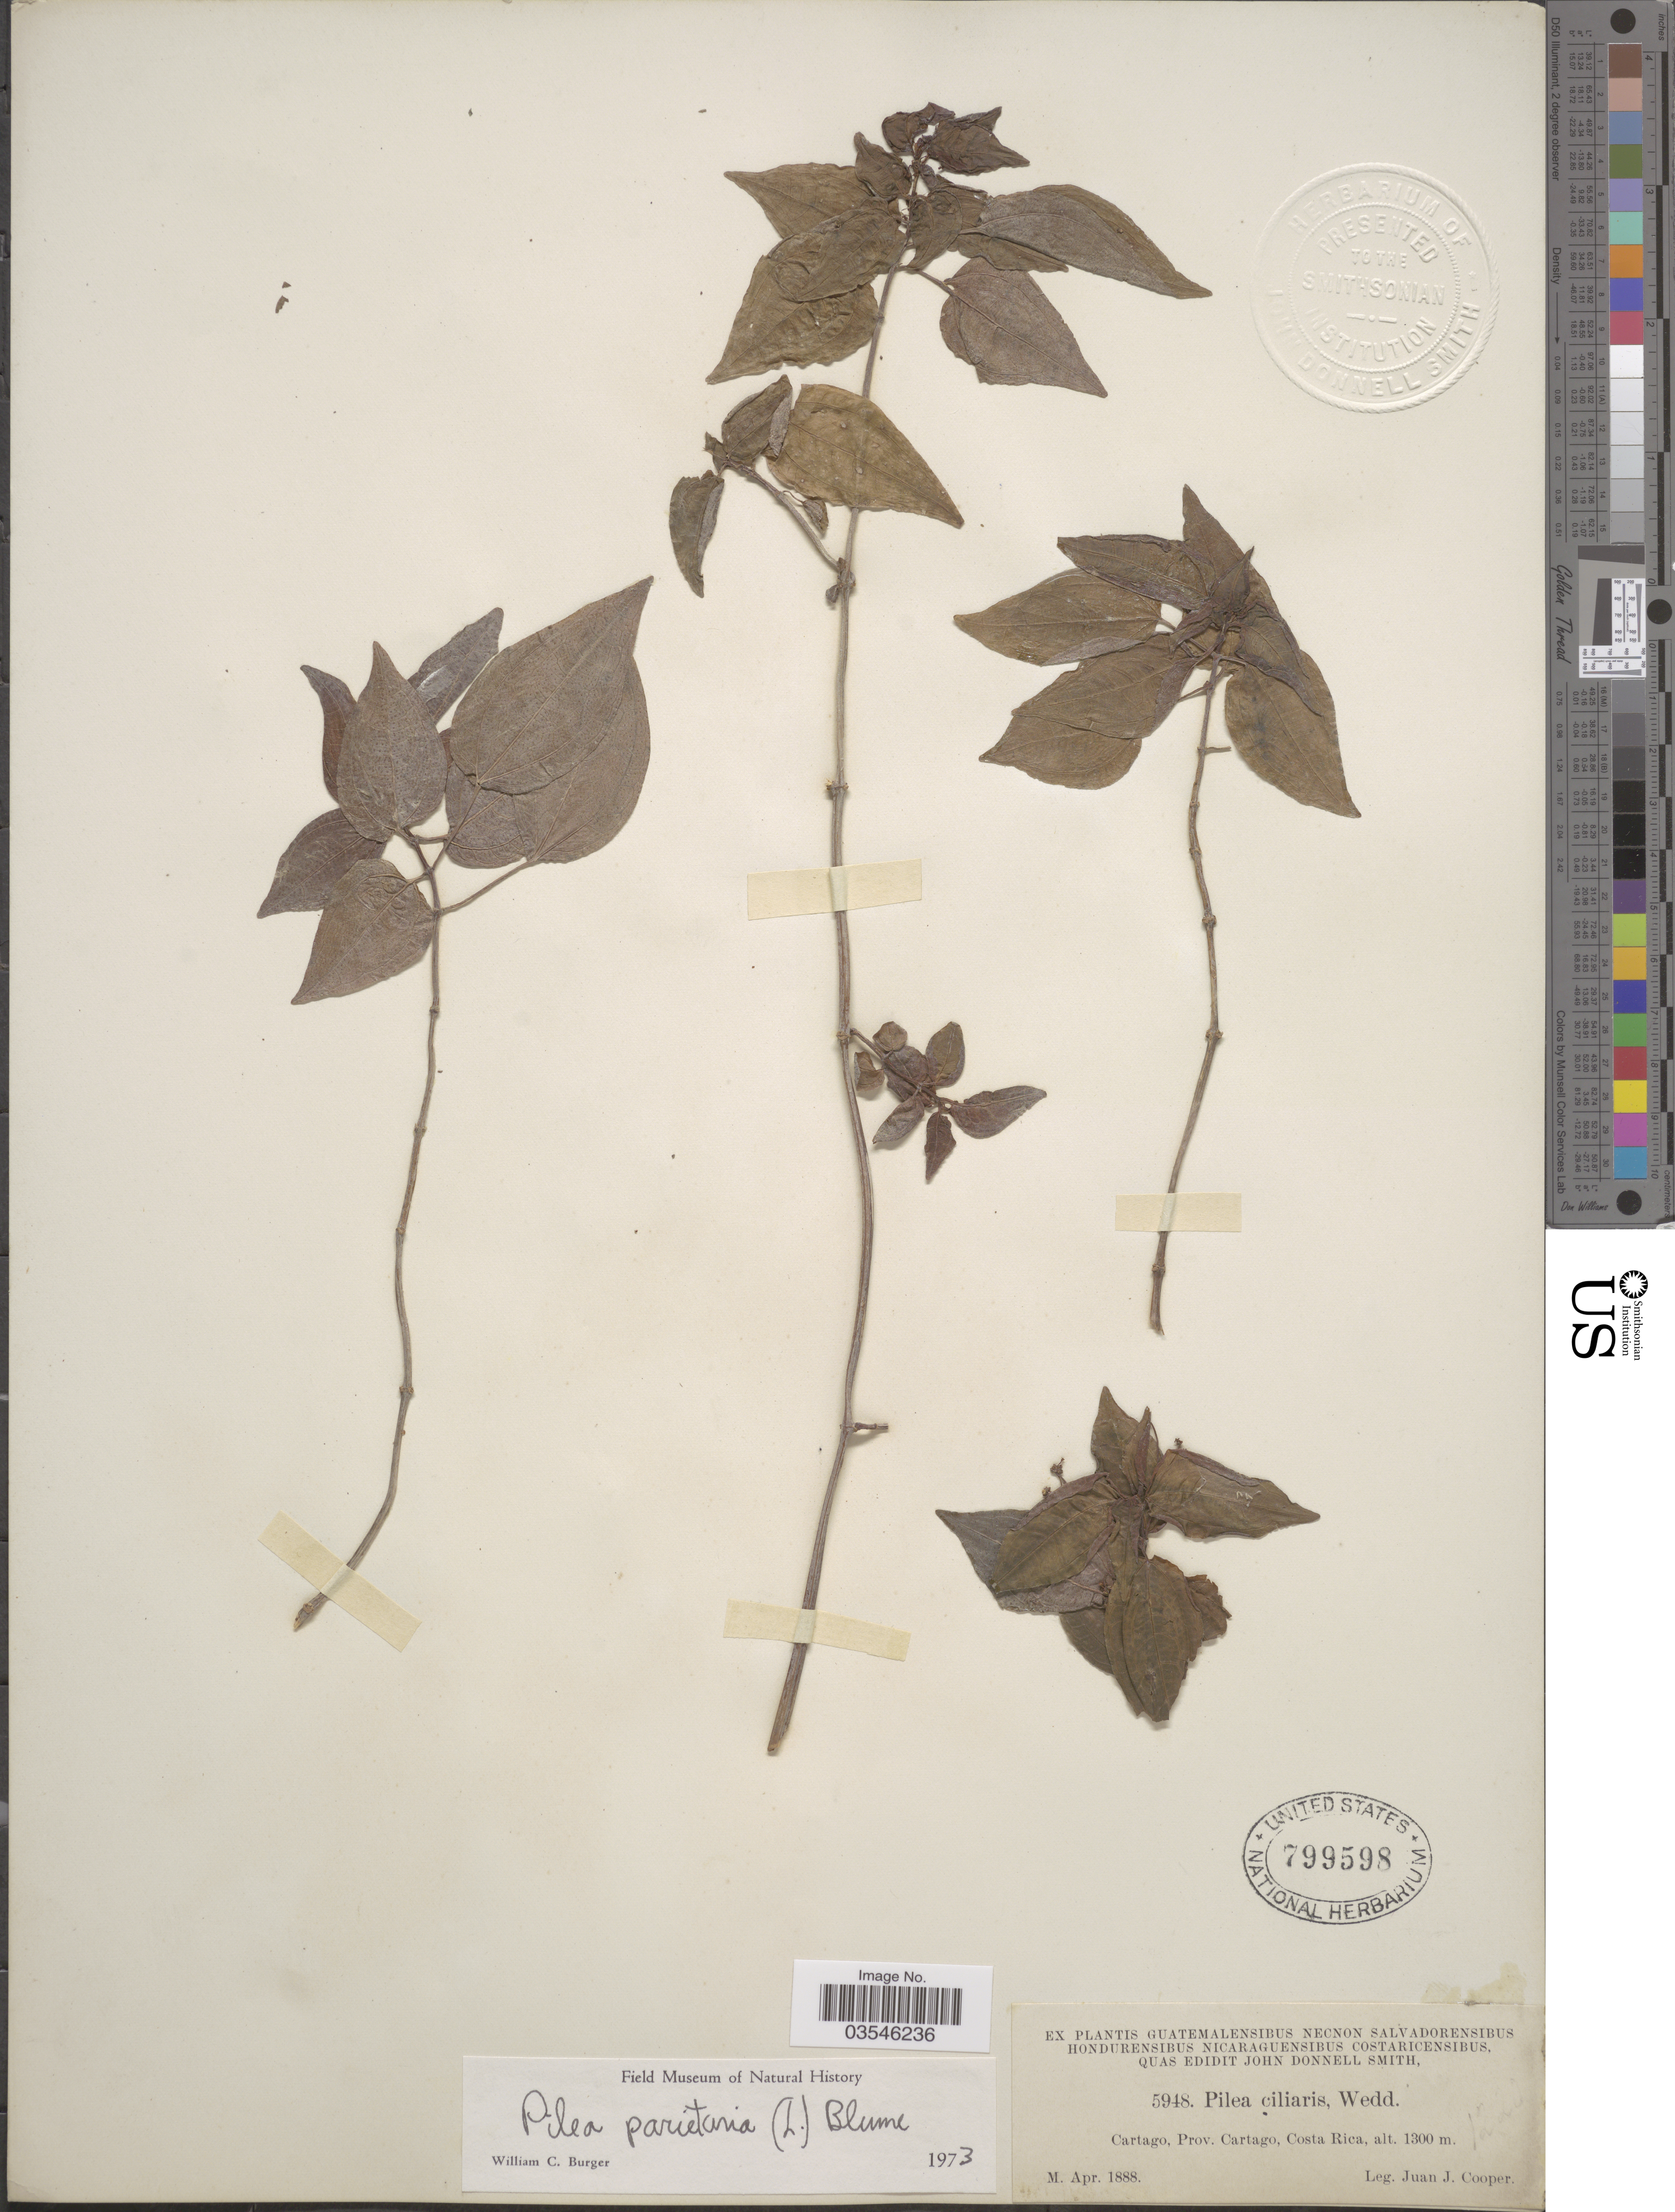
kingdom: Plantae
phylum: Tracheophyta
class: Magnoliopsida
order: Rosales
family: Urticaceae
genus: Pilea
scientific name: Pilea parietaria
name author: (L.) Blume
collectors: J. J. Cooper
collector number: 5948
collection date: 1888-04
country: Costa Rica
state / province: Cartago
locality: Cartago.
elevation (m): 1300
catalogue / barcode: US 799598